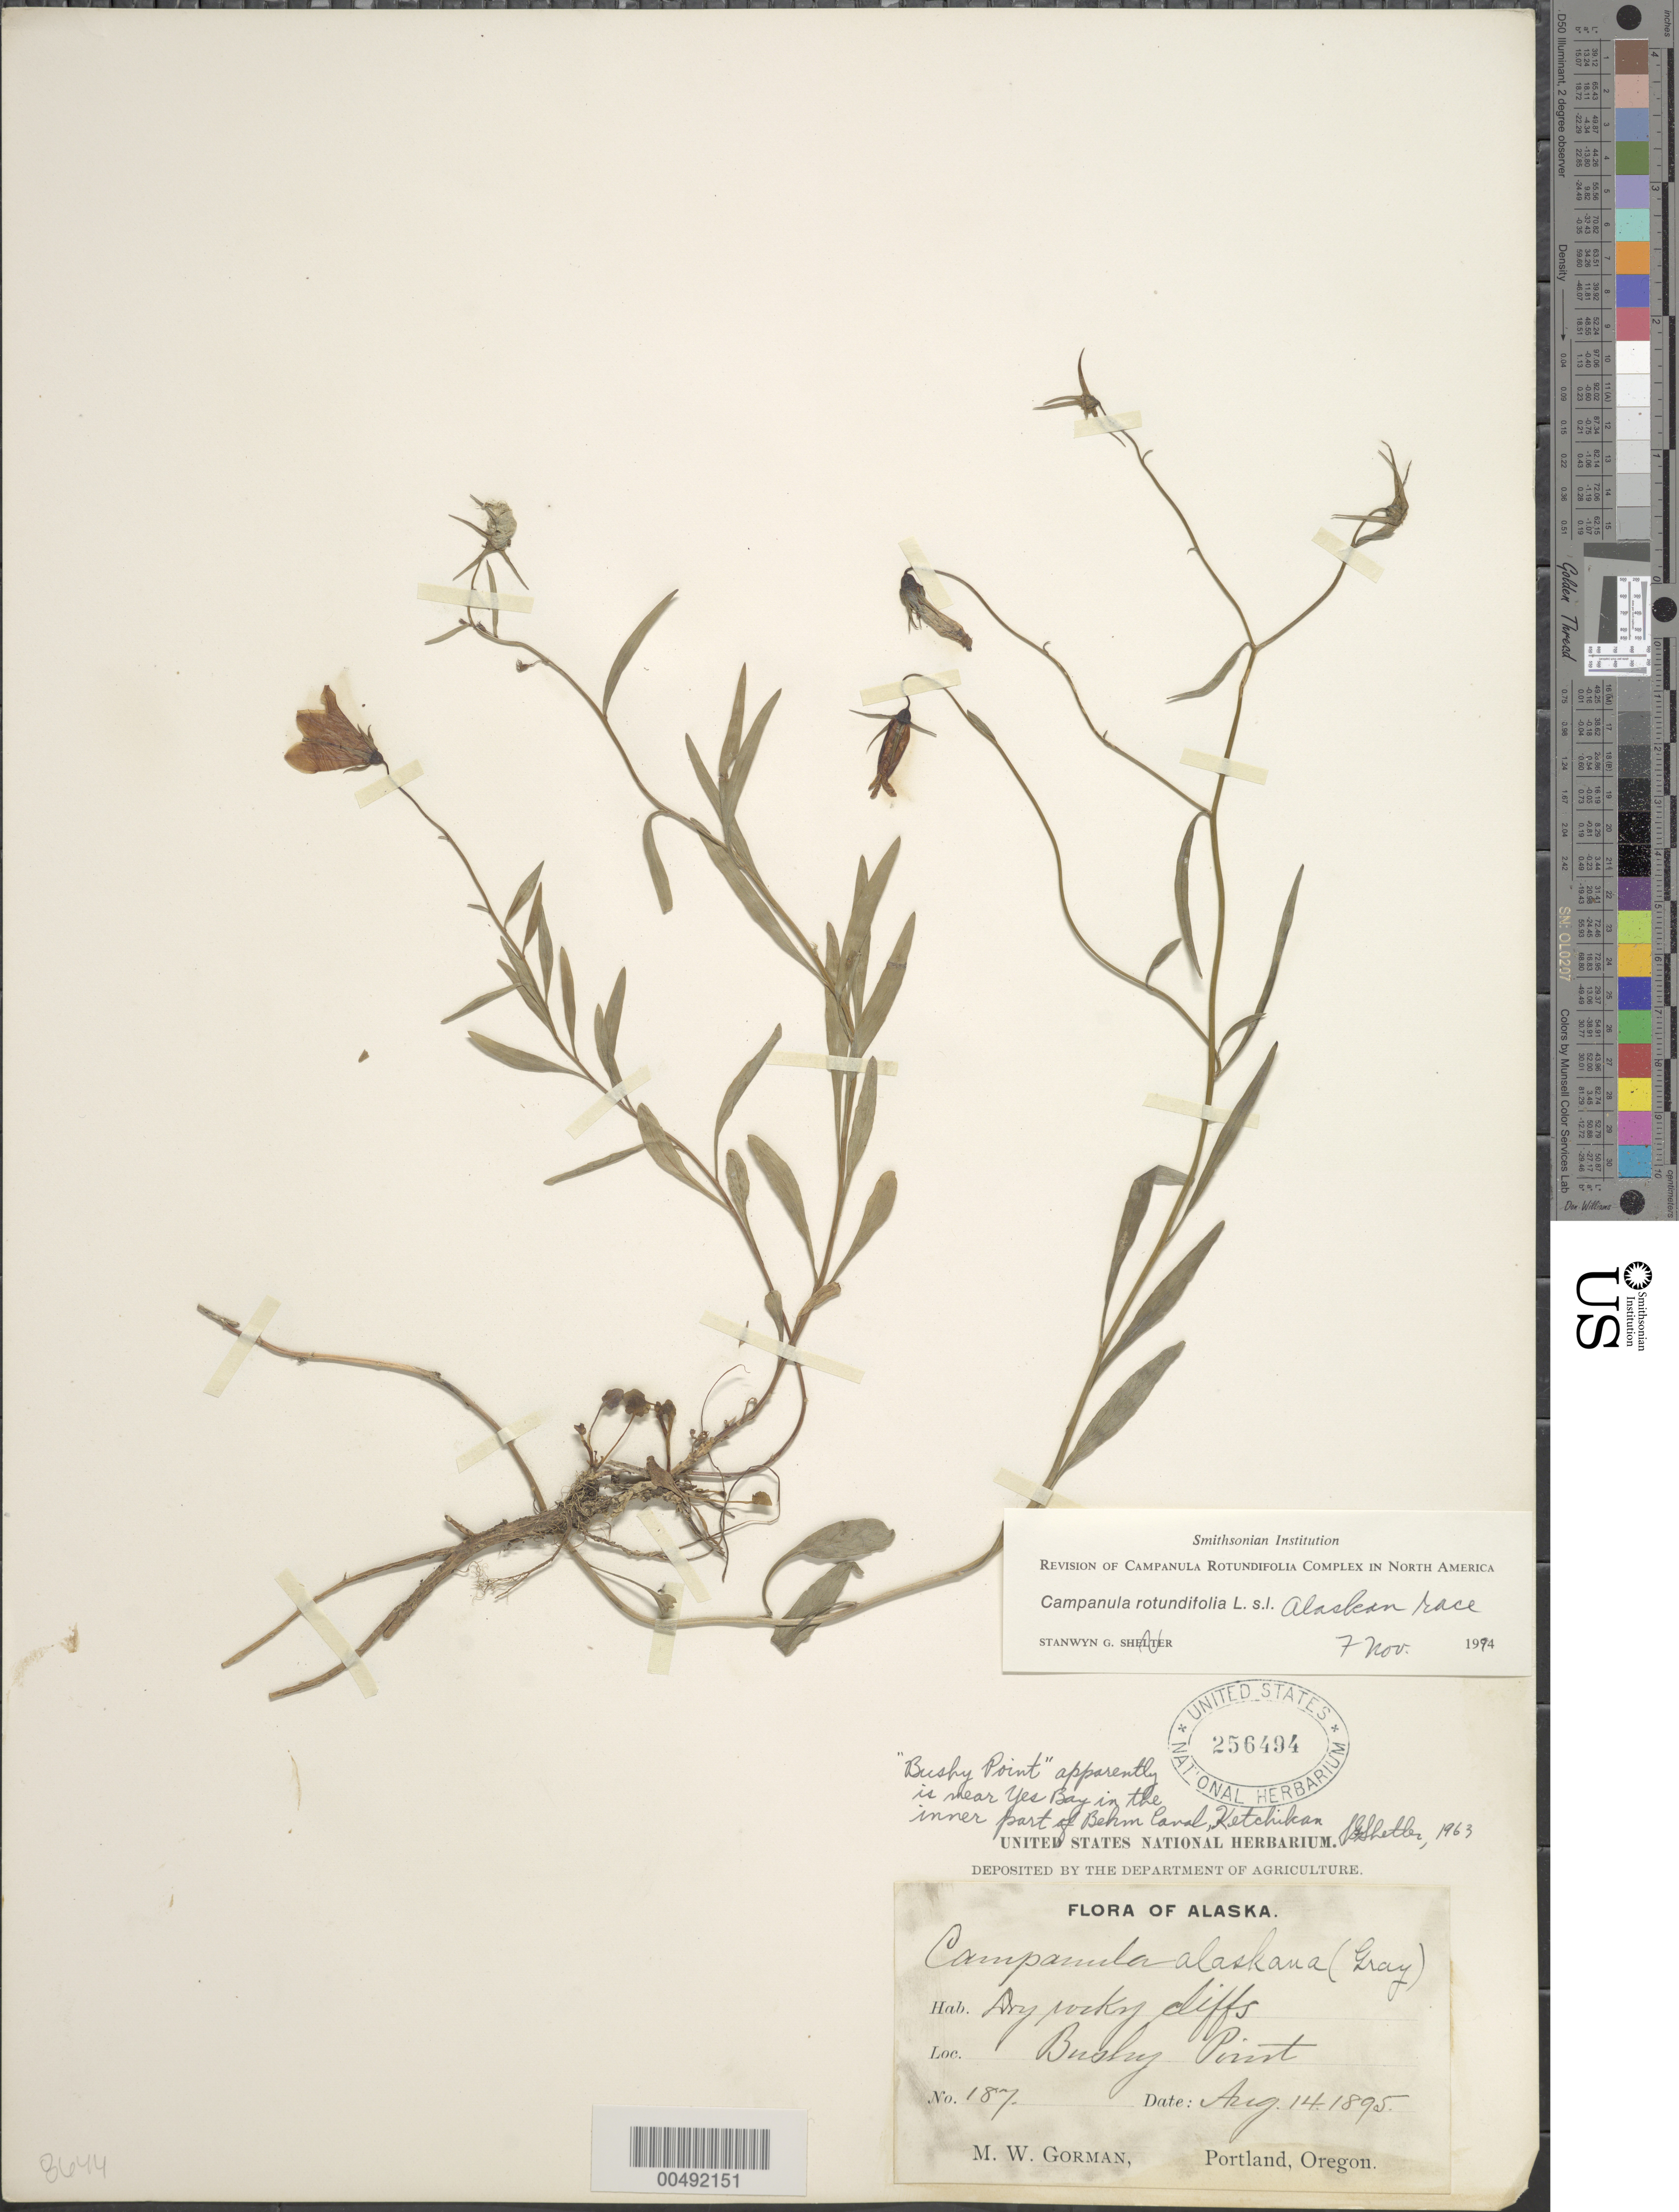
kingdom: Plantae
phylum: Tracheophyta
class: Magnoliopsida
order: Asterales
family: Campanulaceae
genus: Campanula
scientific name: Campanula rotundifolia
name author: L.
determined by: Shetler, Stanwyn G., (US), NMNH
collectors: M. W. Gorman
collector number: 187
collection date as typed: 14 Aug 1895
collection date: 1895-08-14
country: United States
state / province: Alaska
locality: Bushy Point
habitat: dry rocky cliffs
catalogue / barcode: US 256494